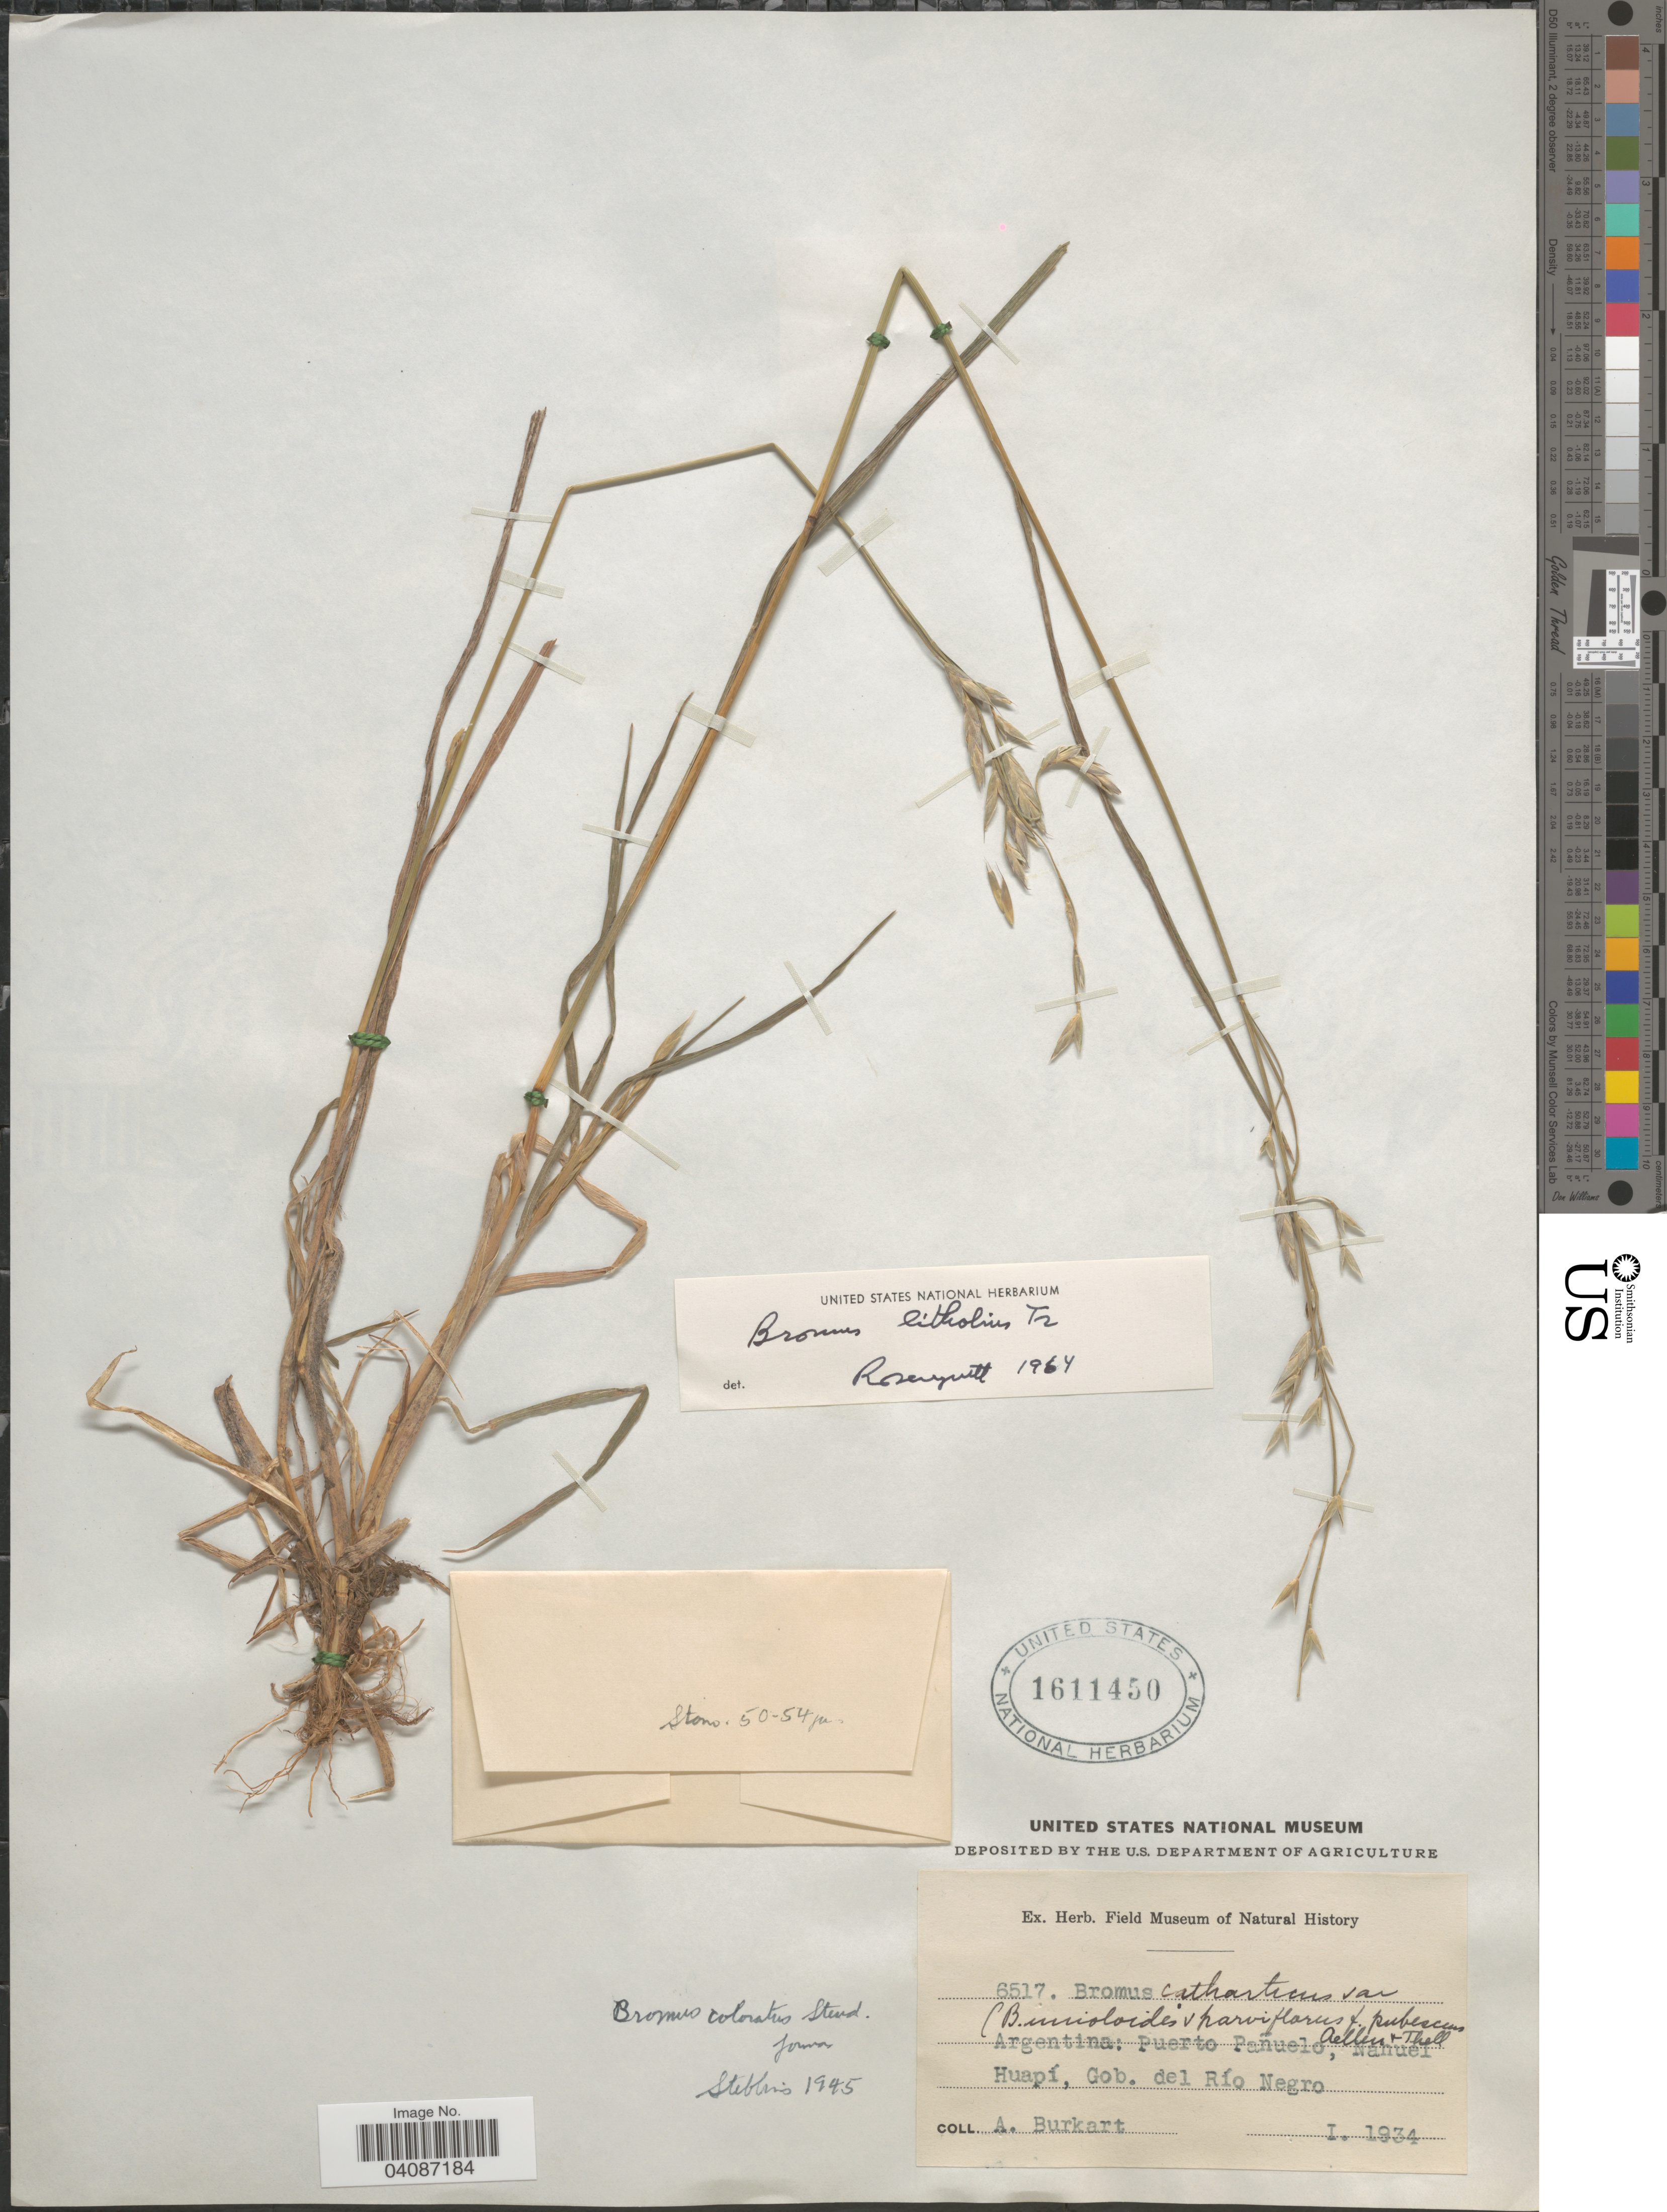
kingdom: Plantae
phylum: Tracheophyta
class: Liliopsida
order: Poales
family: Poaceae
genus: Bromus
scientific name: Bromus lithobius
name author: Trin.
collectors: A. E. Burkart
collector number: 6517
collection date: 1934-01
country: Argentina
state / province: Rio Negro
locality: Puerto Pañuelo, Nahuel Huapí, Gob. del Río Negro.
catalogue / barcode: US 1611450